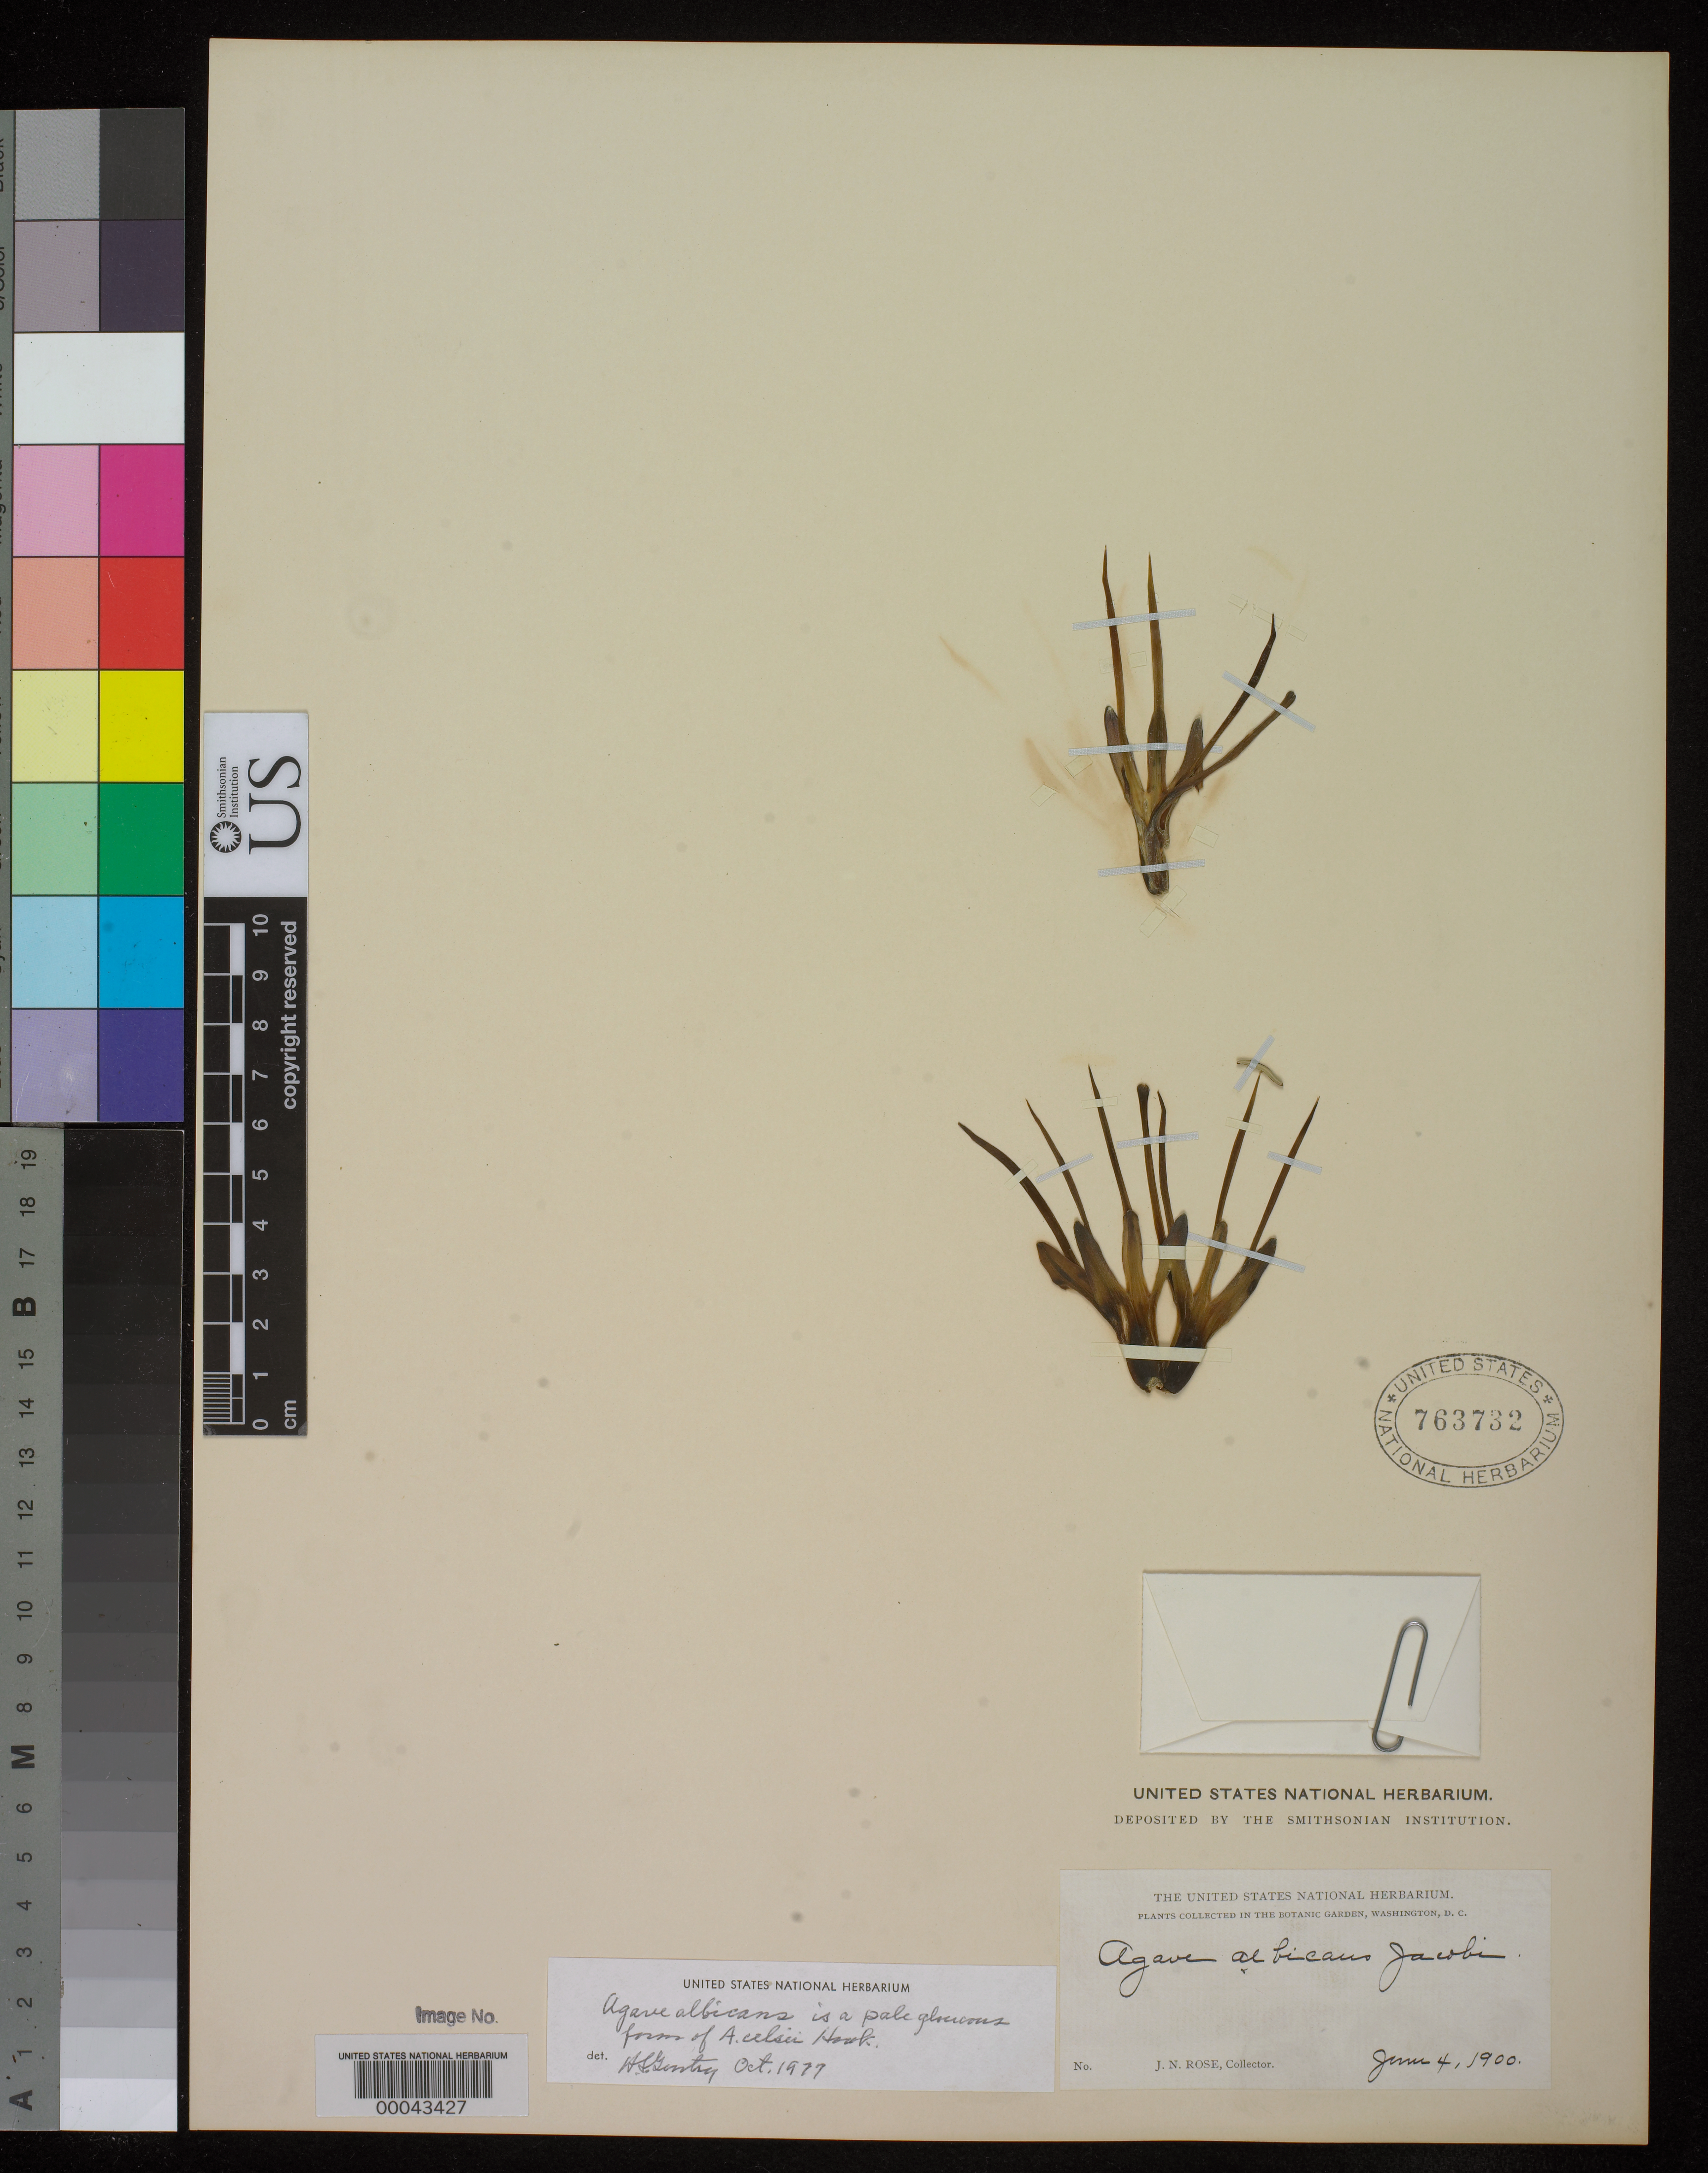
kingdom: Plantae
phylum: Tracheophyta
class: Liliopsida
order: Asparagales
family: Asparagaceae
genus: Agave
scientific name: Agave albicans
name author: Jacobi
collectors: J. N. Rose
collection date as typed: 04 Jun 1900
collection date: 1900-06-04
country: Mexico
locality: E of Monserrat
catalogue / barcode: US 763732